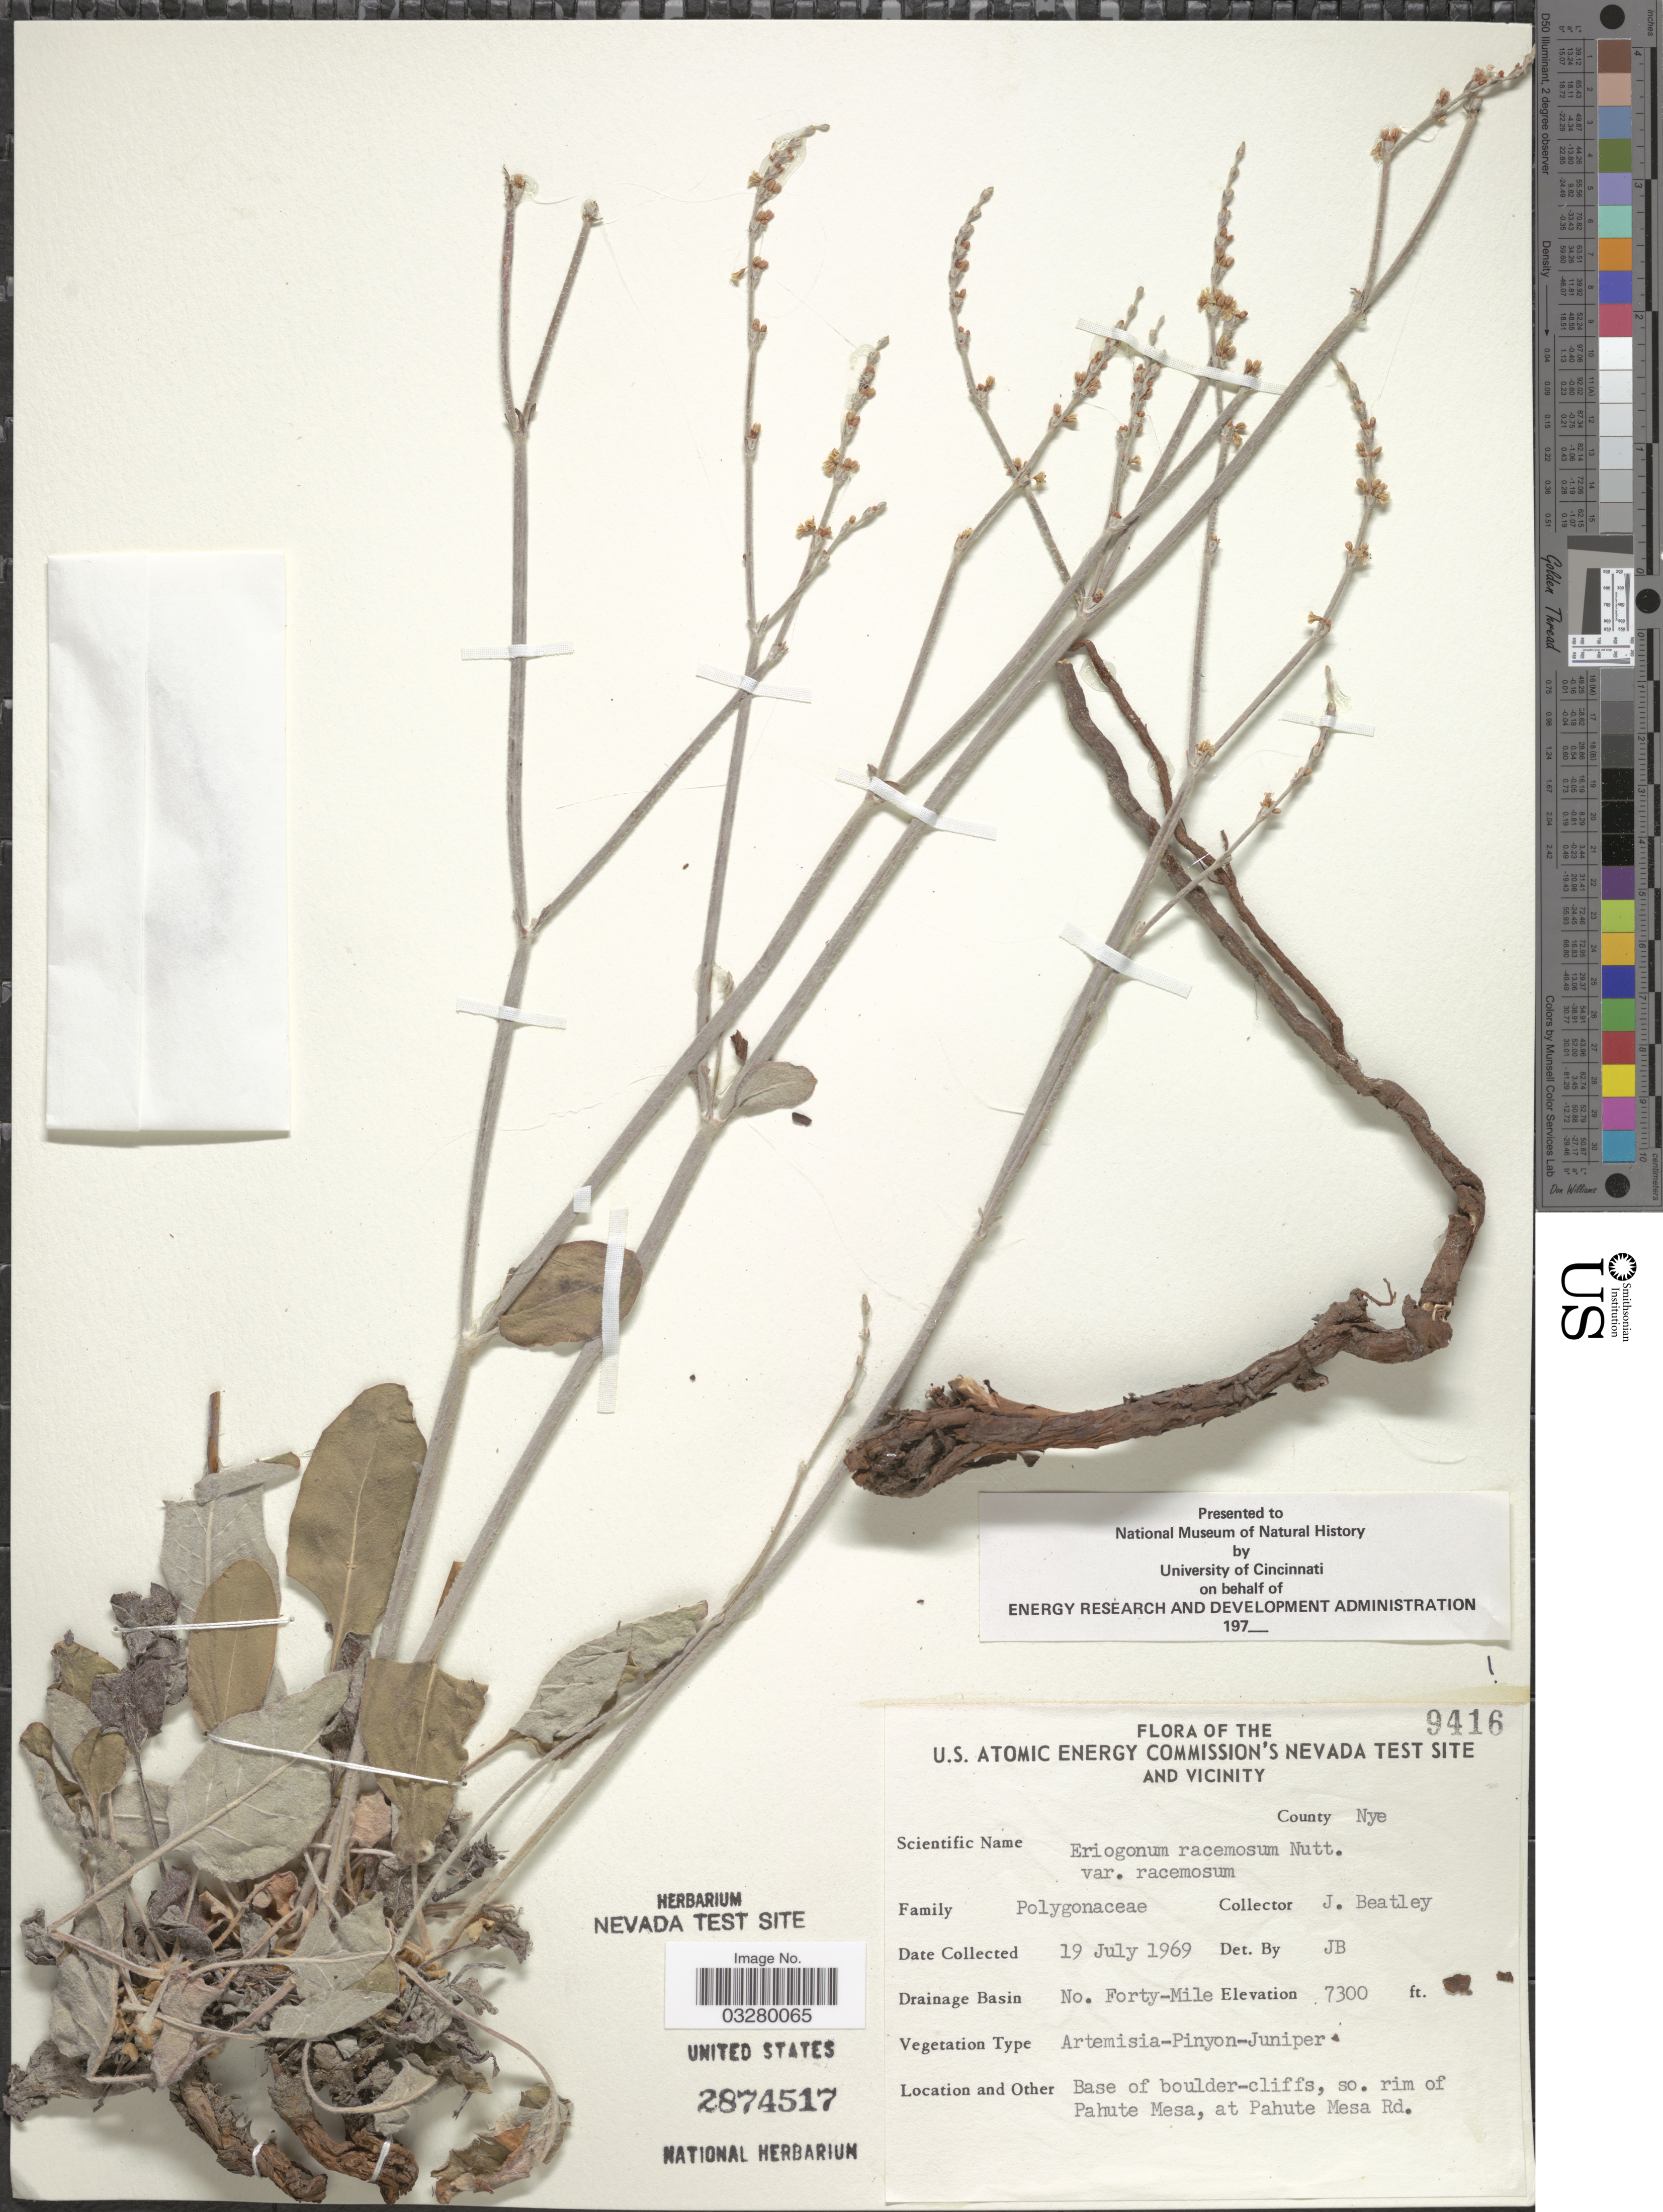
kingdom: Plantae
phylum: Tracheophyta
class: Magnoliopsida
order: Caryophyllales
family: Polygonaceae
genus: Eriogonum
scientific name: Eriogonum racemosum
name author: Nutt.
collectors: J. C. Beatley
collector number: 9416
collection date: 1969-07-19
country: United States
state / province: Nevada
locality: U.S. Atomic Energy Commission's Nevada Test Site and Vicinity, County Nye, Drainage Basin No. Forty-Mile, Base of boulder-cliffs, so. rim of Pahute Mesa, at Pahute Mesa Rd.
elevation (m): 2225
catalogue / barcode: US 2874517